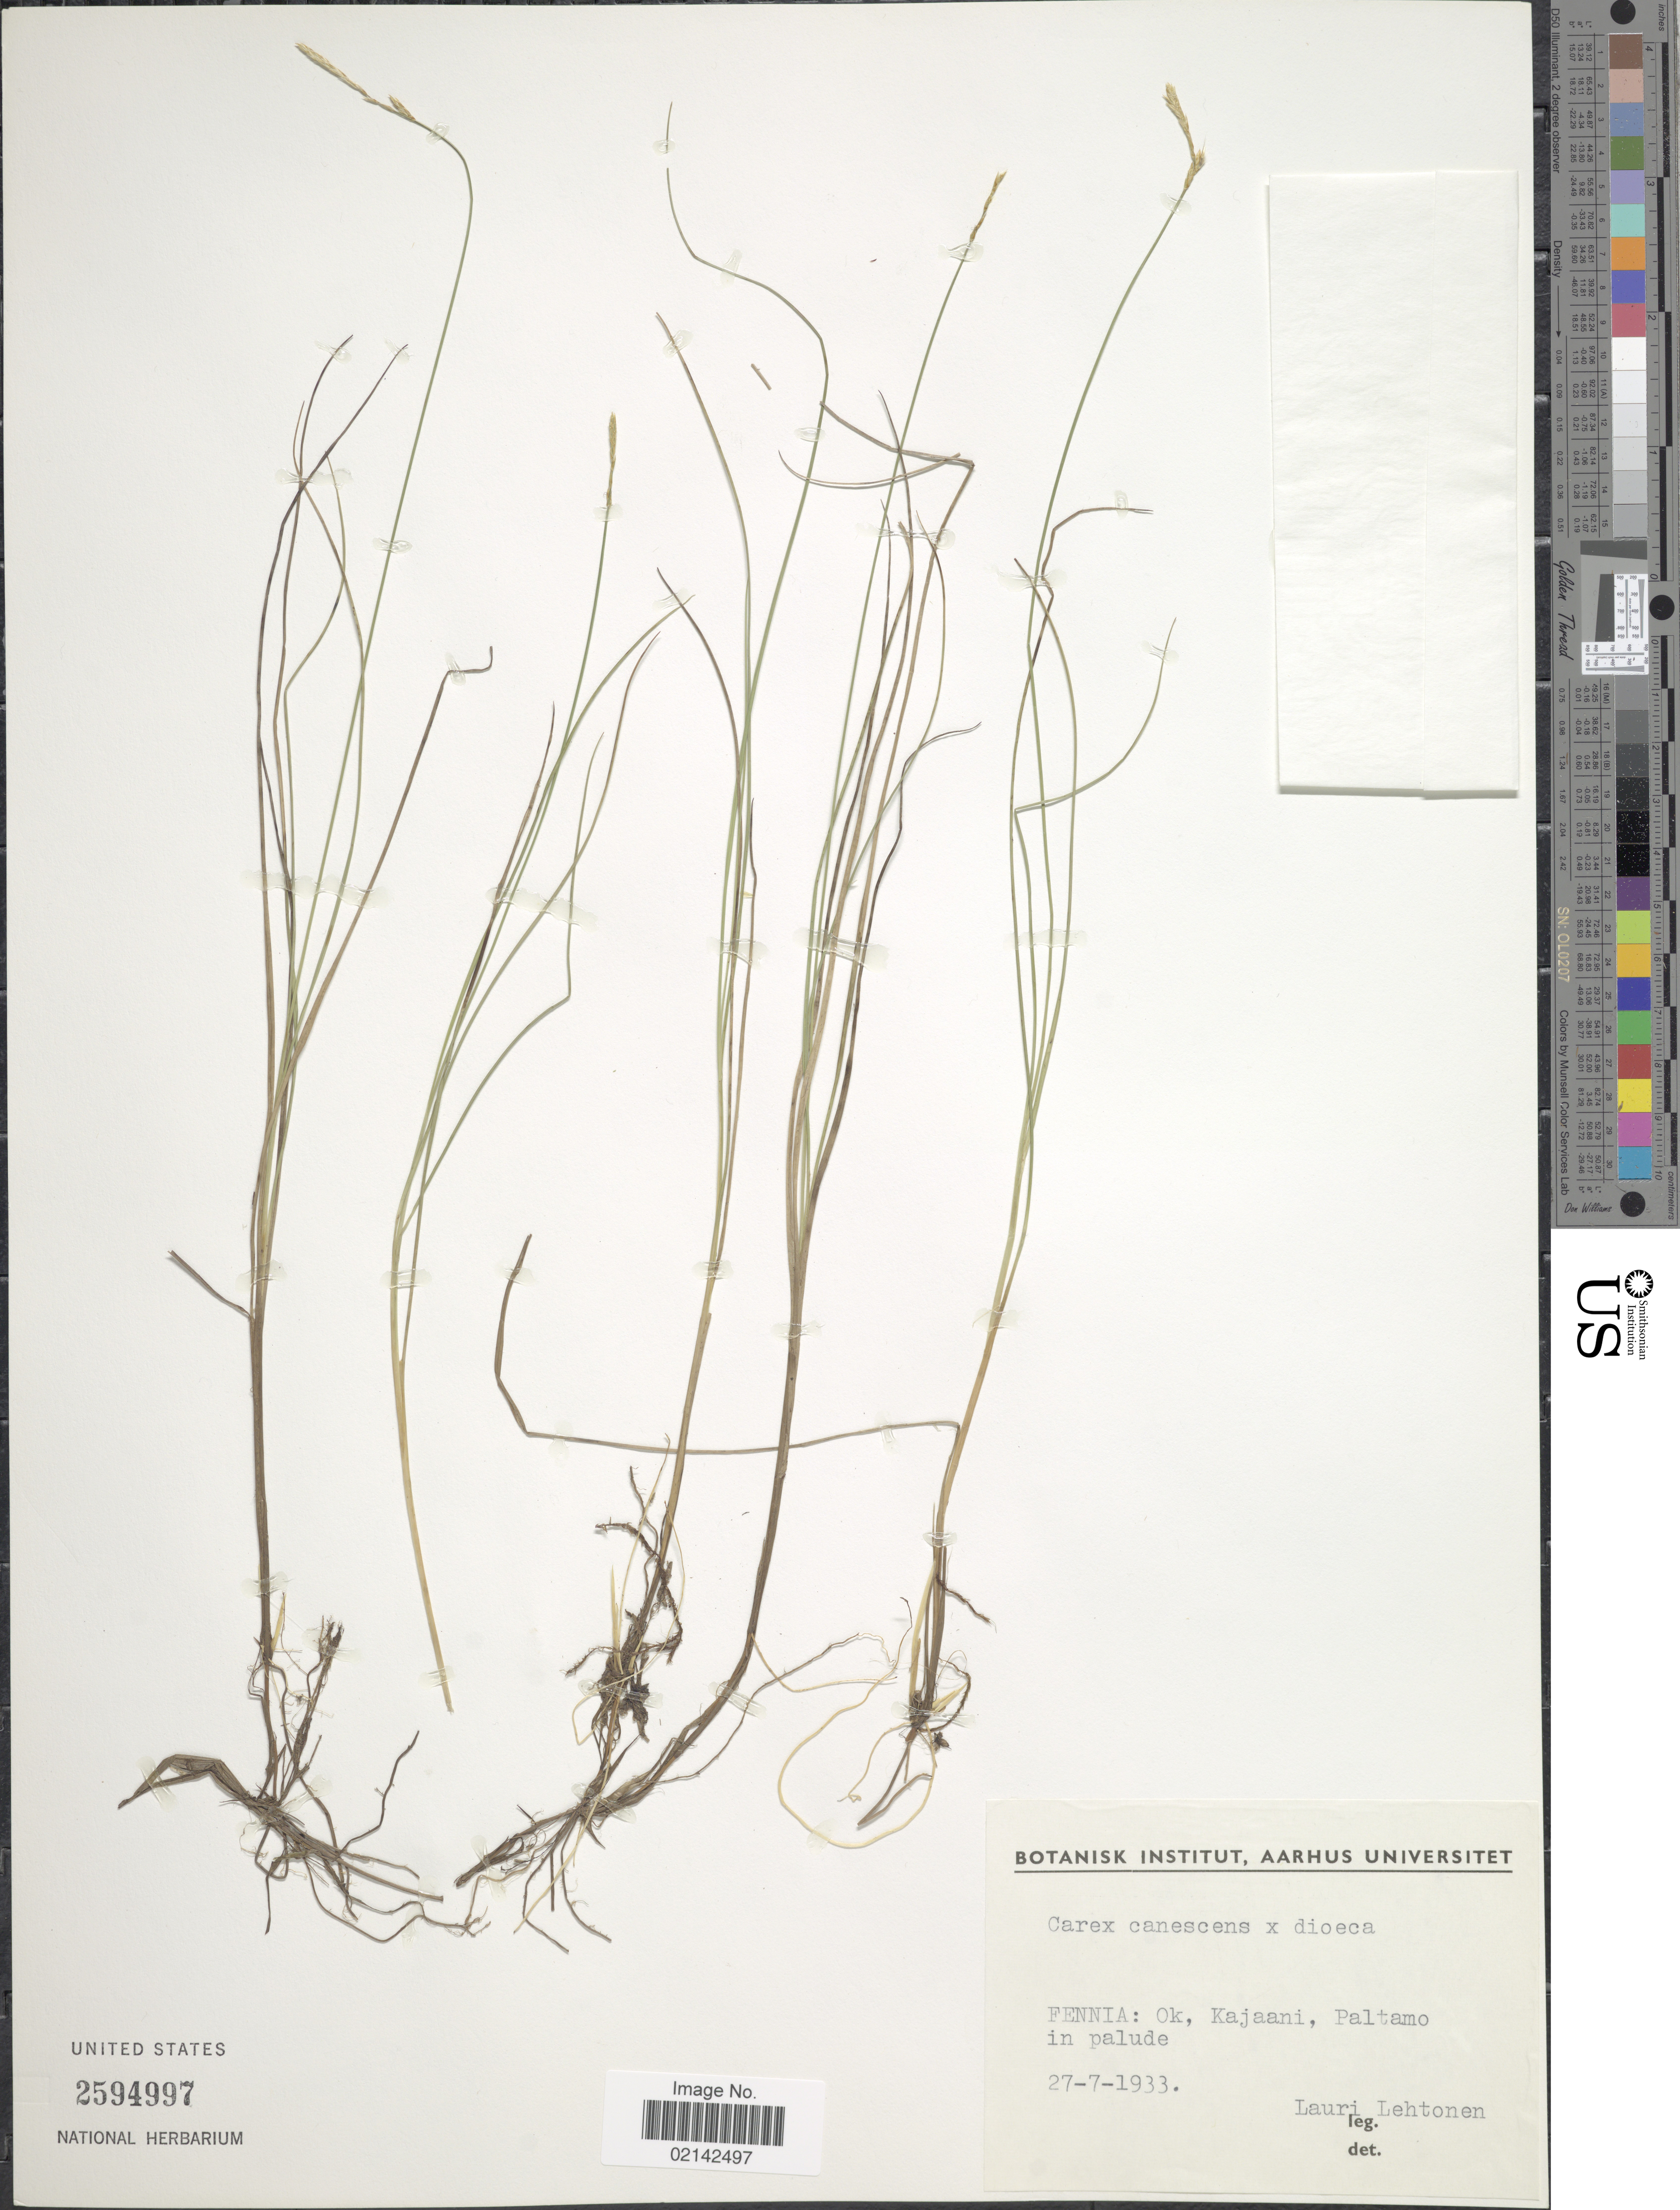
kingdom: Plantae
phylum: Tracheophyta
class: Liliopsida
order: Poales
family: Cyperaceae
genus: Carex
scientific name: Carex sp.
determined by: Strong, Mark T., (BOT), Smithsonian Institution - National Museum of Natural History (UNITED STATES)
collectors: L. Lehtonen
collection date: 1933-07-27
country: Finland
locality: Ok, Kajaani, Paltamo in palude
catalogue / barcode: US 2594997